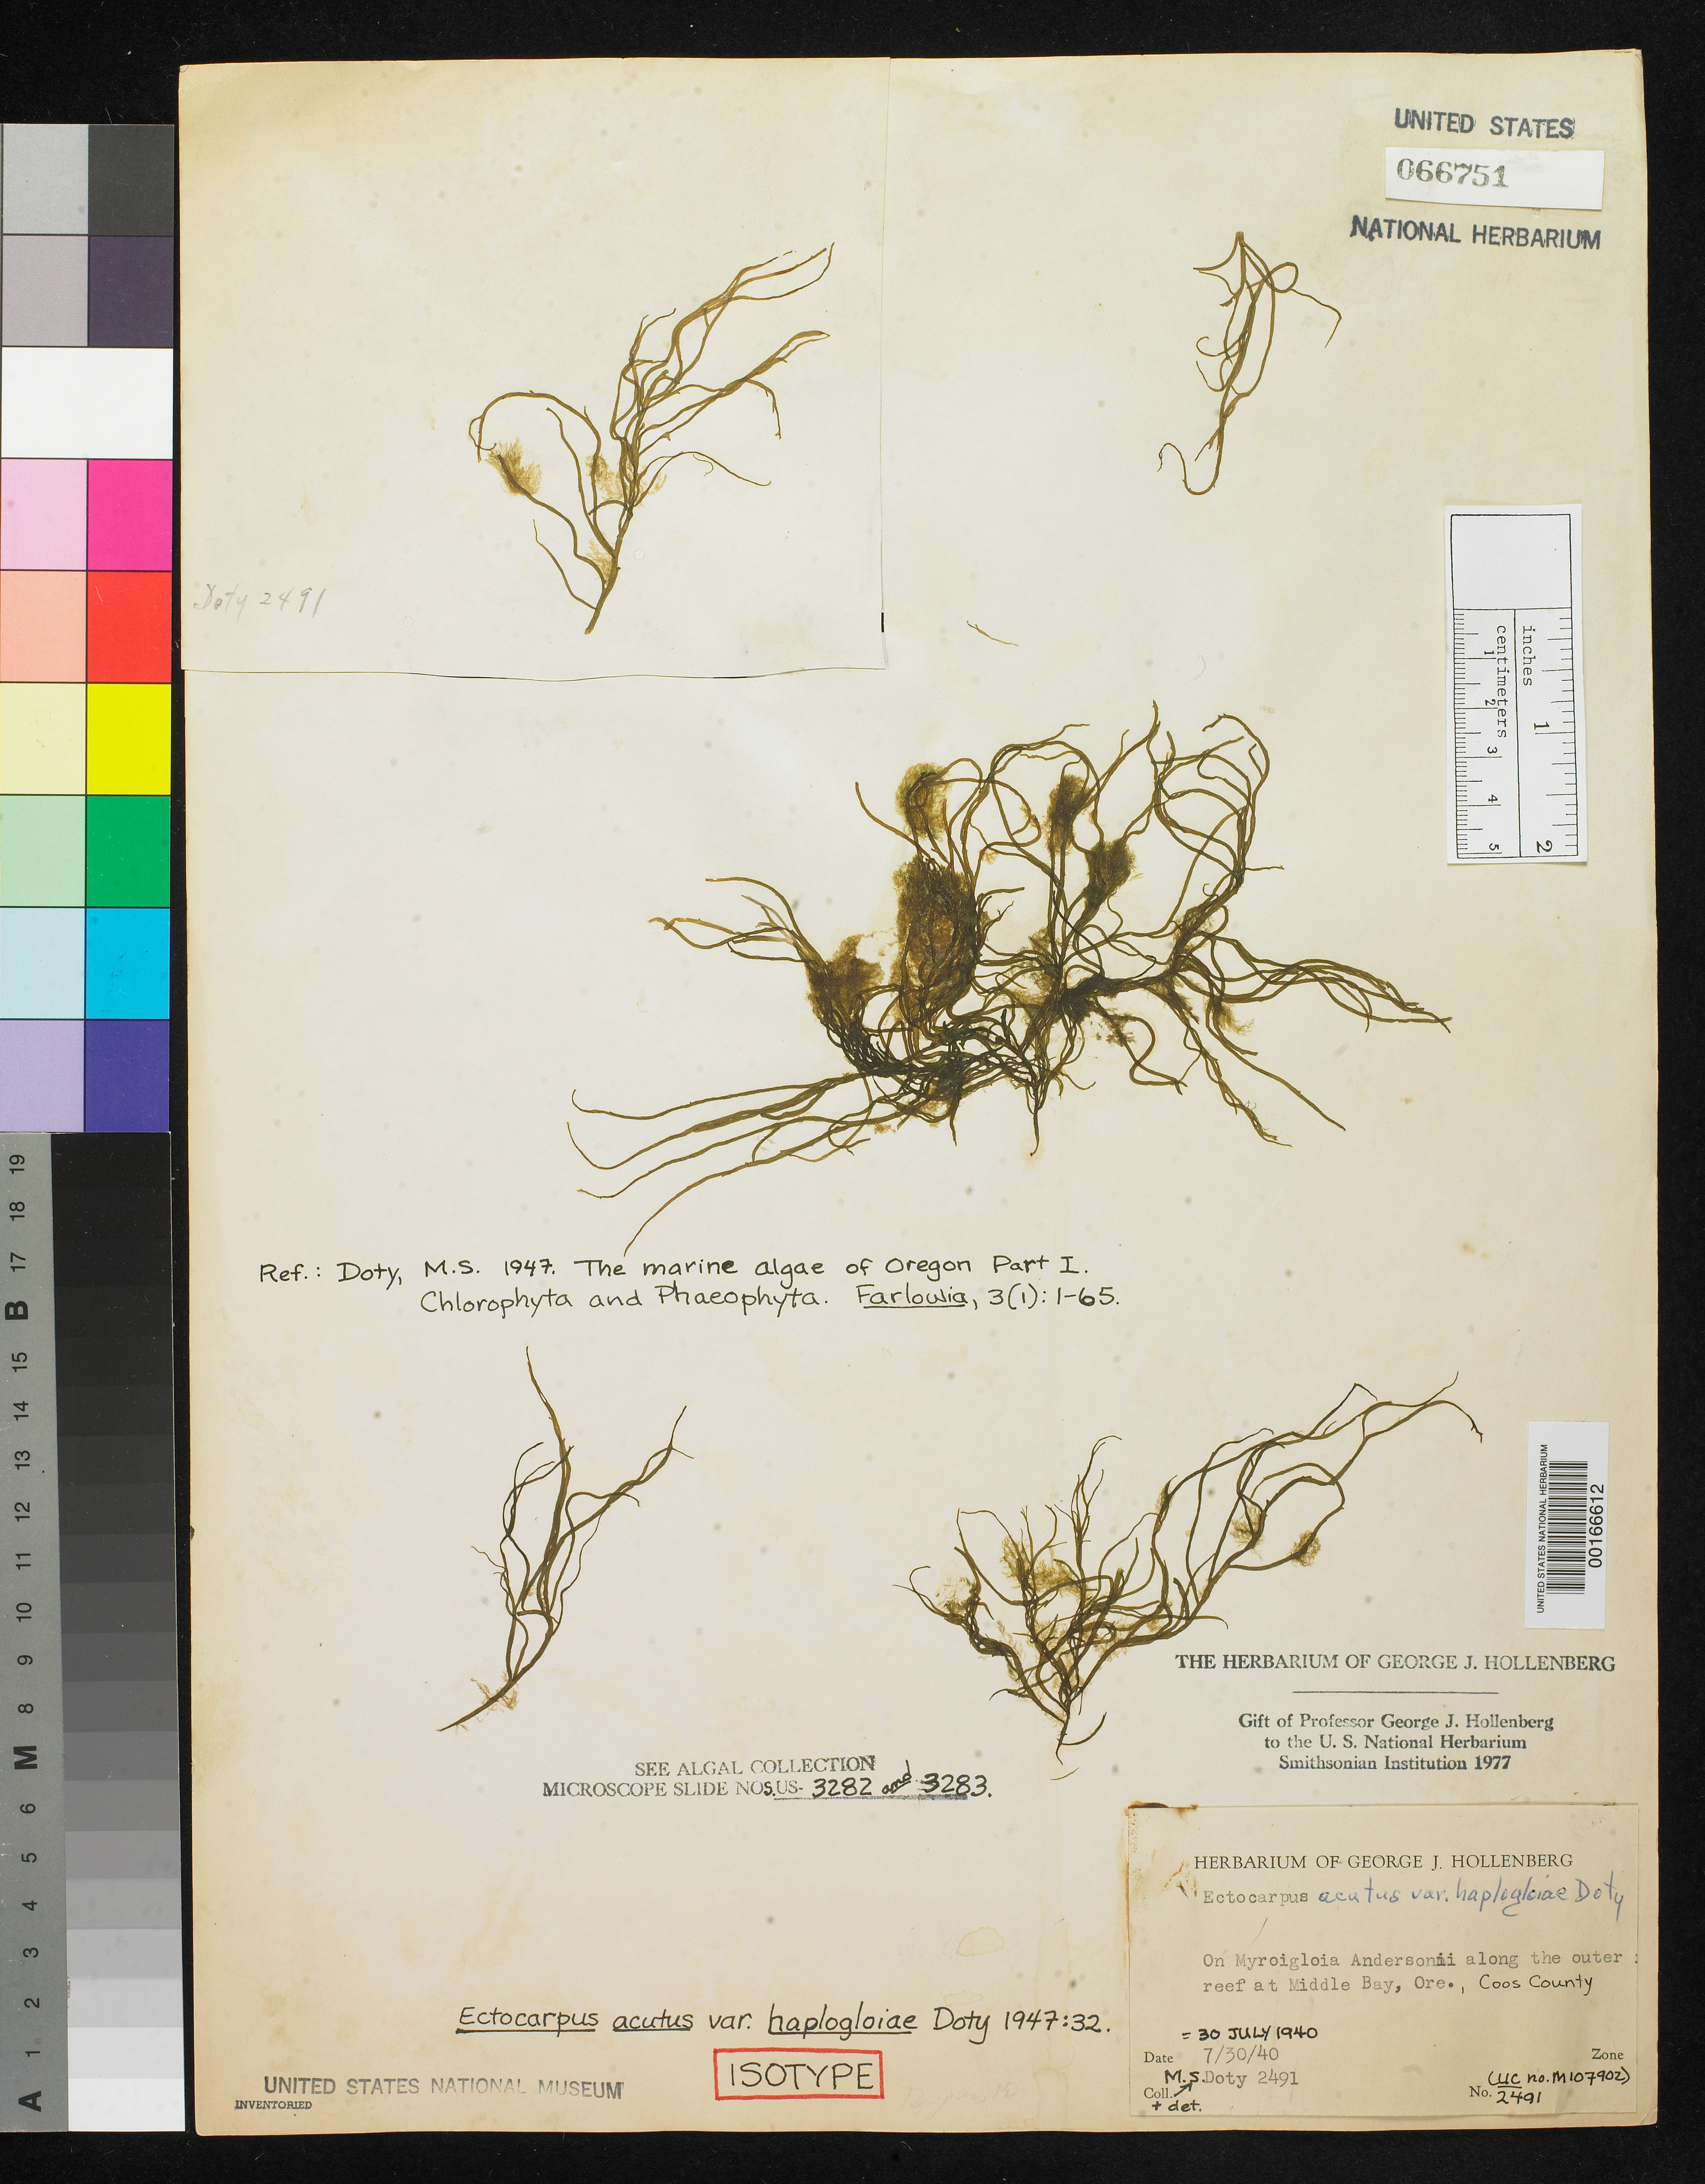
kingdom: Chromista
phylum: Ochrophyta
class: Phaeophyceae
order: Ectocarpales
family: Ectocarpaceae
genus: Ectocarpus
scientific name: Ectocarpus acutus var. haplogloiae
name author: Doty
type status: Isotype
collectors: M. S. Doty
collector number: MSD 2491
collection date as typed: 30 Jul 1940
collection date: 1940-07-30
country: United States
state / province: Oregon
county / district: Coos County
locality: Middle Bay, Cape Arago.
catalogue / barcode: US 66751